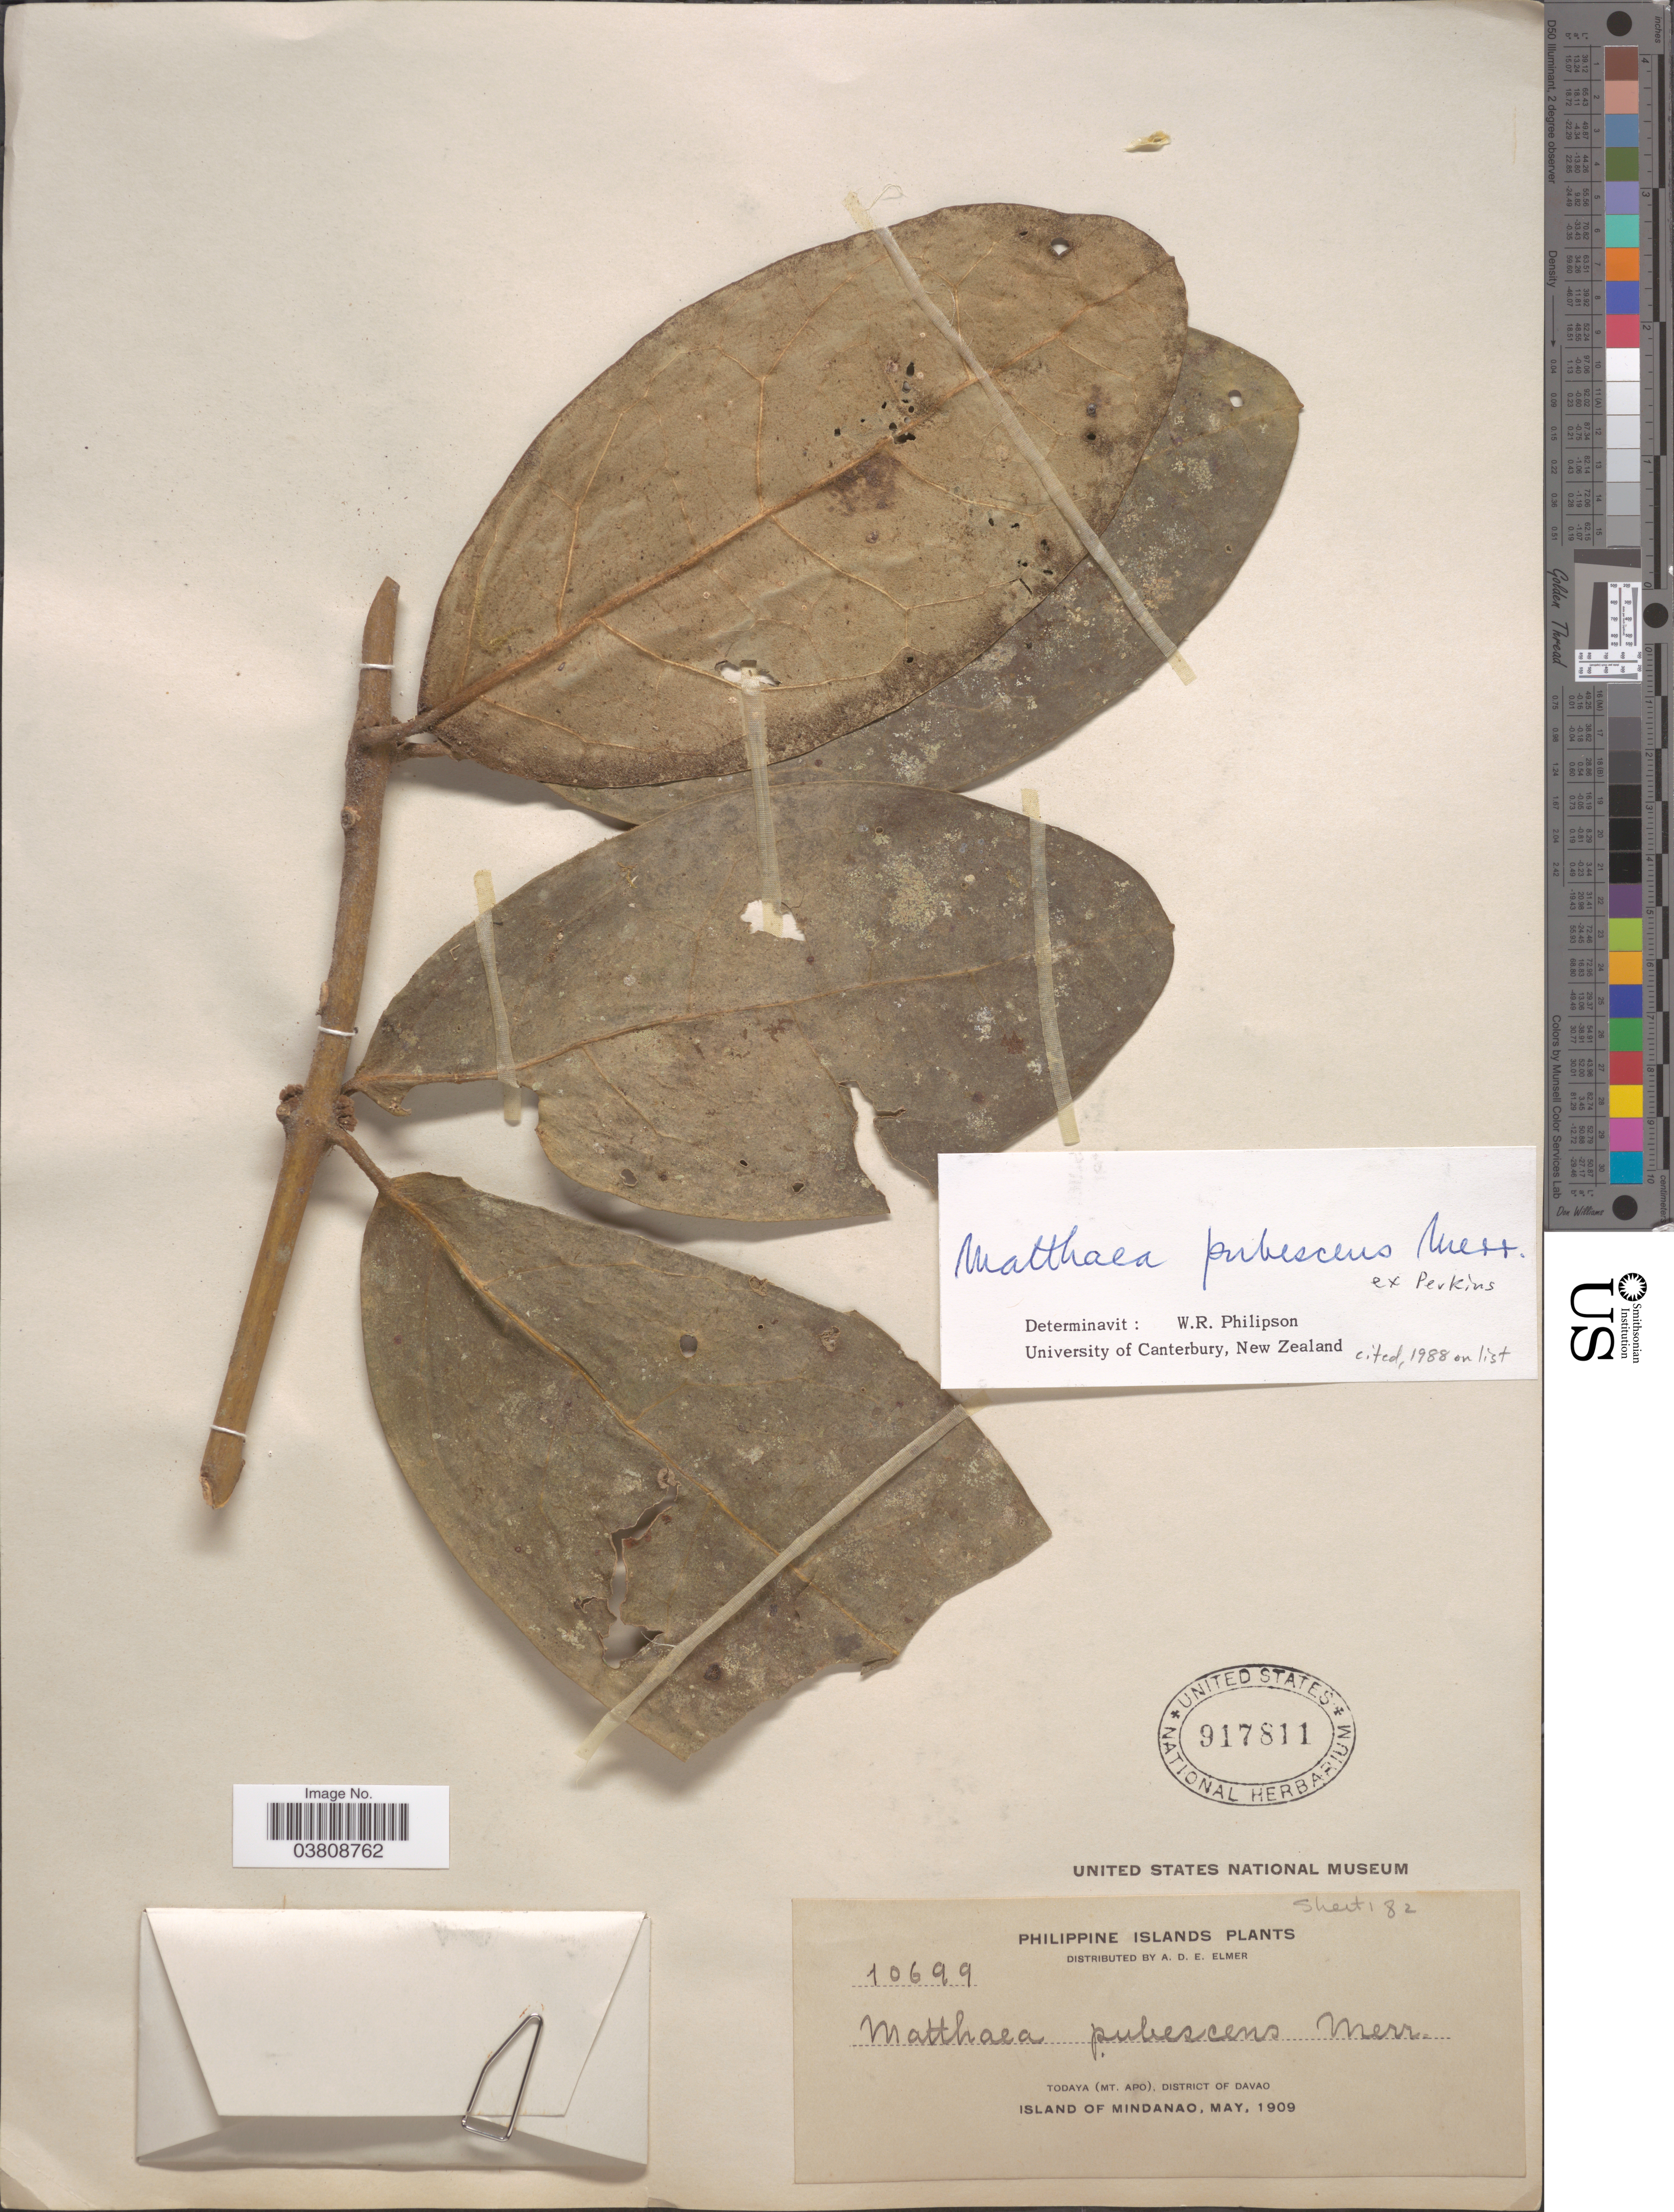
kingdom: Plantae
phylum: Tracheophyta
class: Magnoliopsida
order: Laurales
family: Monimiaceae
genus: Matthaea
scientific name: Matthaea pubescens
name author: Merr. in Perkins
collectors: A. D. E. Elmer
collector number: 10699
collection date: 1909-05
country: Philippines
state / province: Davao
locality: Philippine Islands. Todaya (Mt. Apo), District of Davao. Island of Mindanao.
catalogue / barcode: US 917811